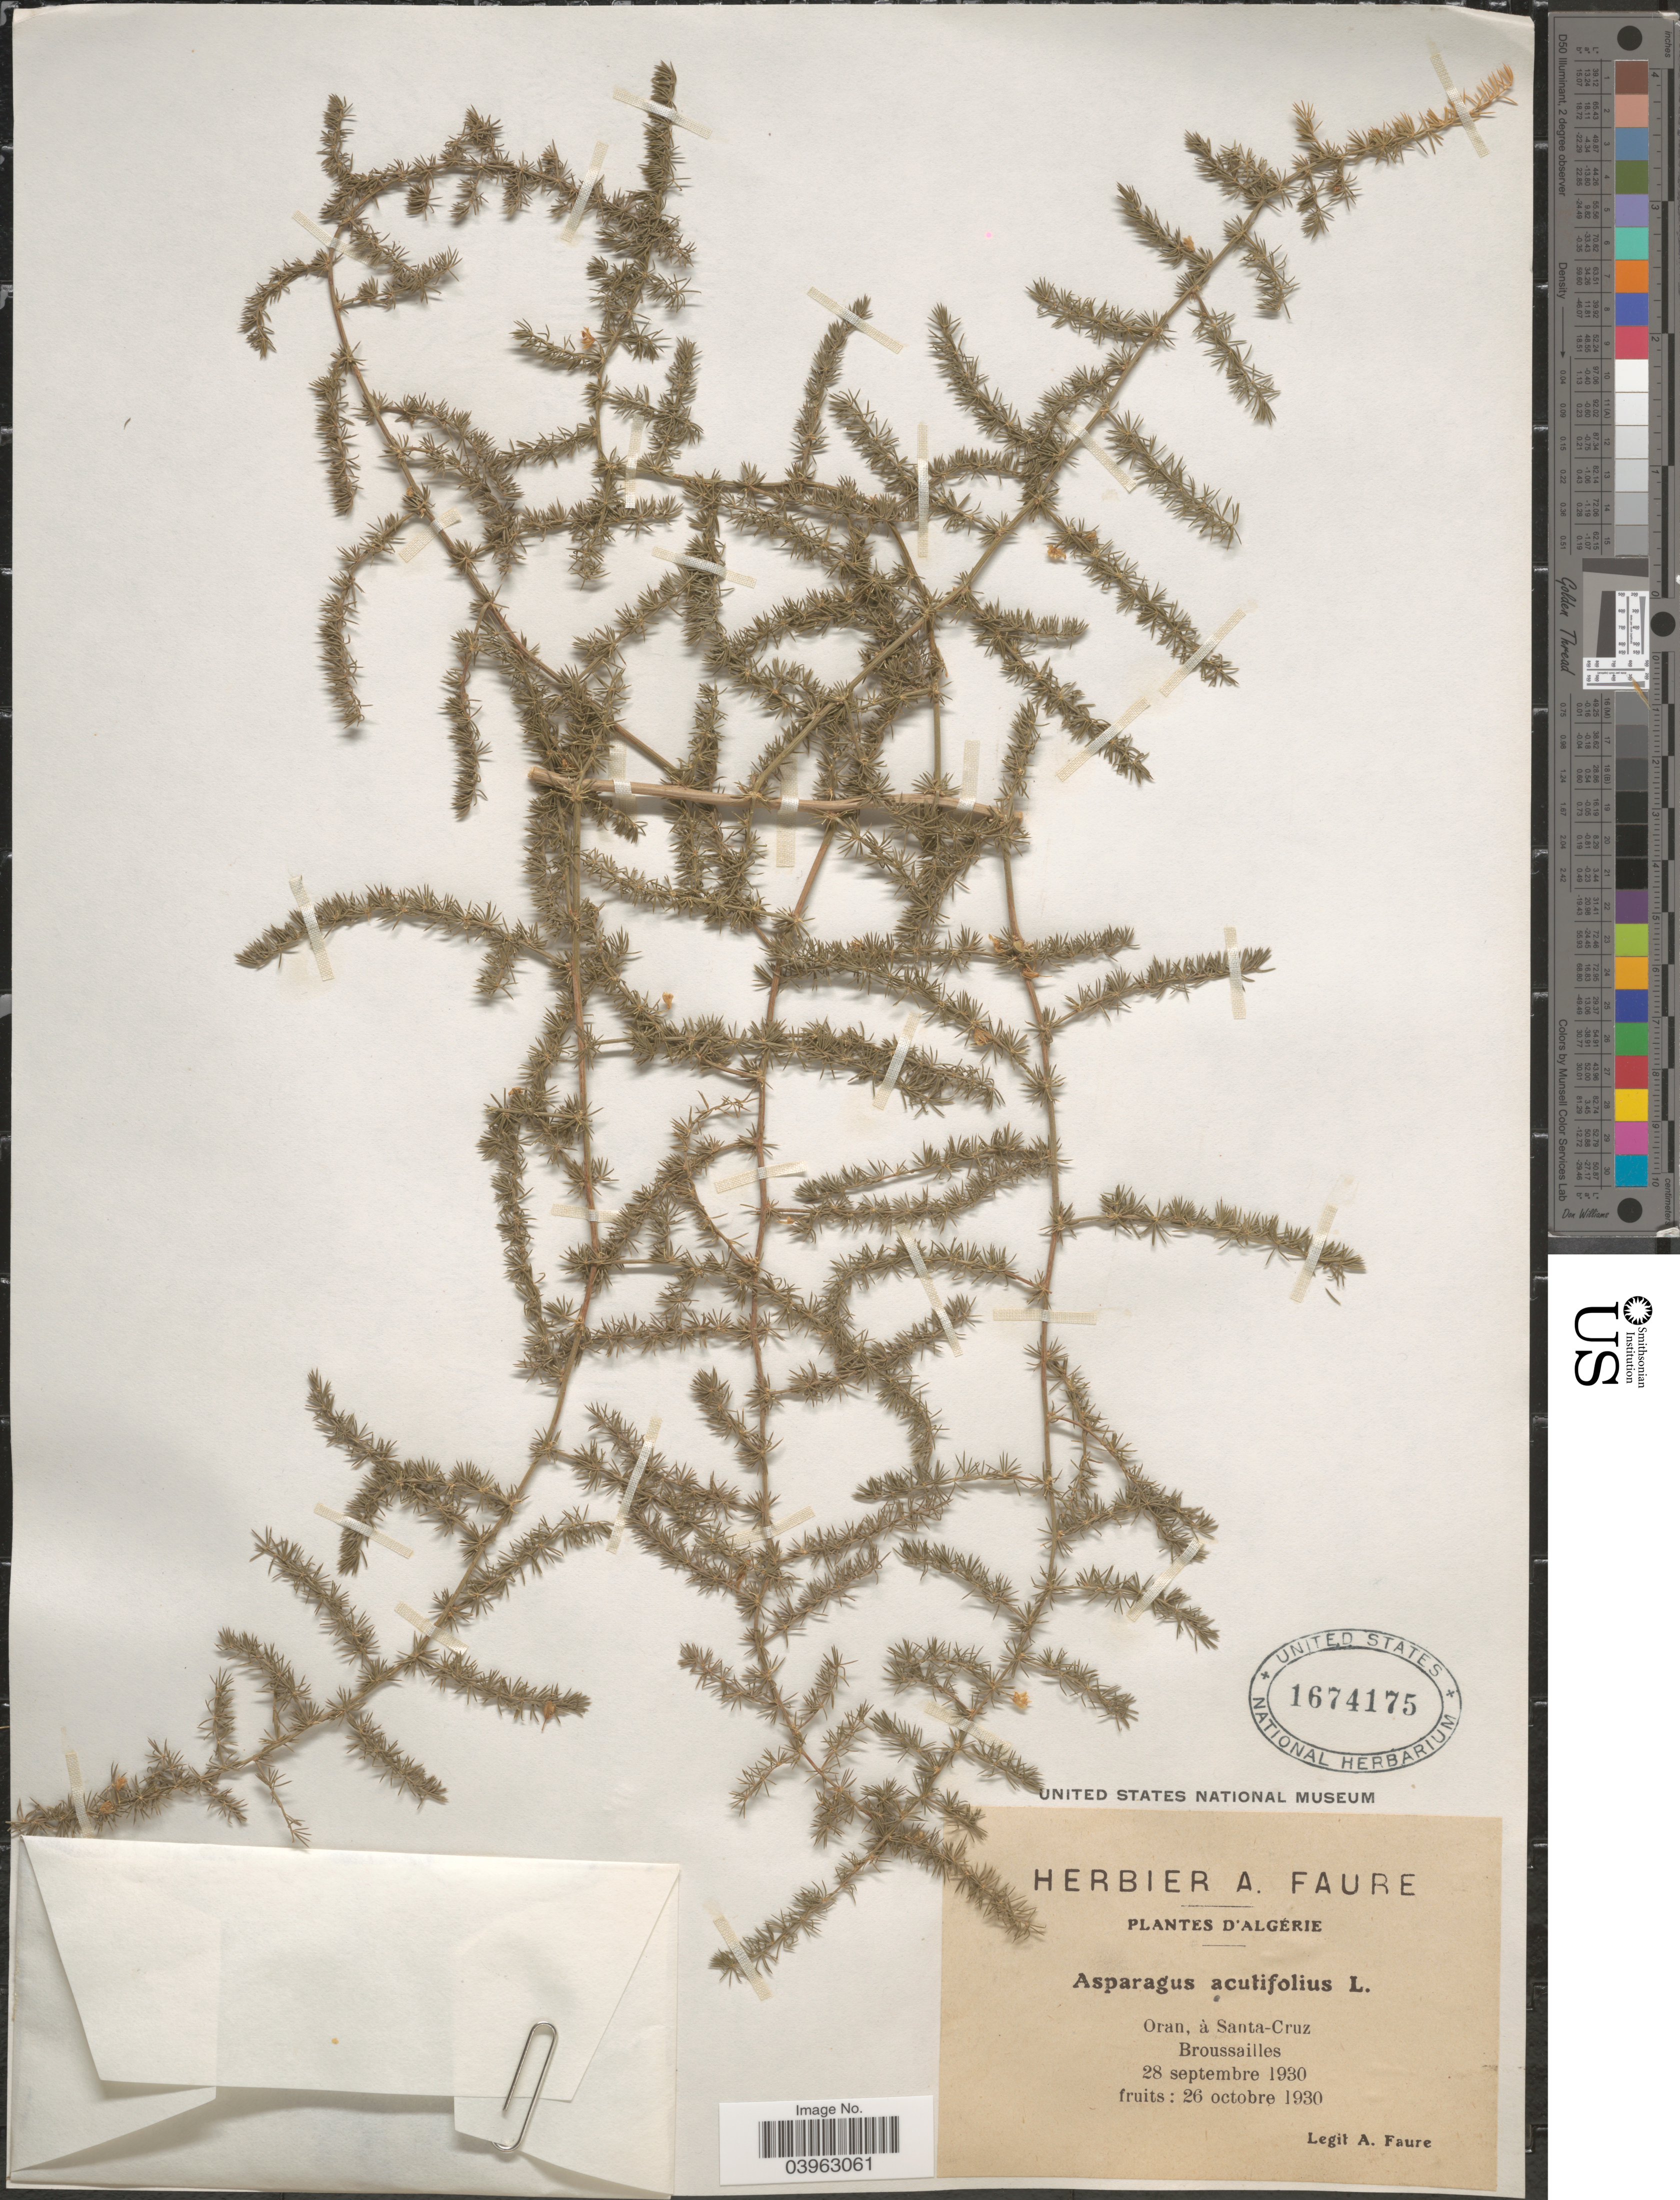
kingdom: Plantae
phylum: Tracheophyta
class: Liliopsida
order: Asparagales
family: Asparagaceae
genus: Asparagus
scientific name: Asparagus acutifolius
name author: L.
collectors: A. Faure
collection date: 1930-09-28/1930-10-26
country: Algeria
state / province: Oran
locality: À Santa-Cruz. Broussailles.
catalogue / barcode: US 1674175